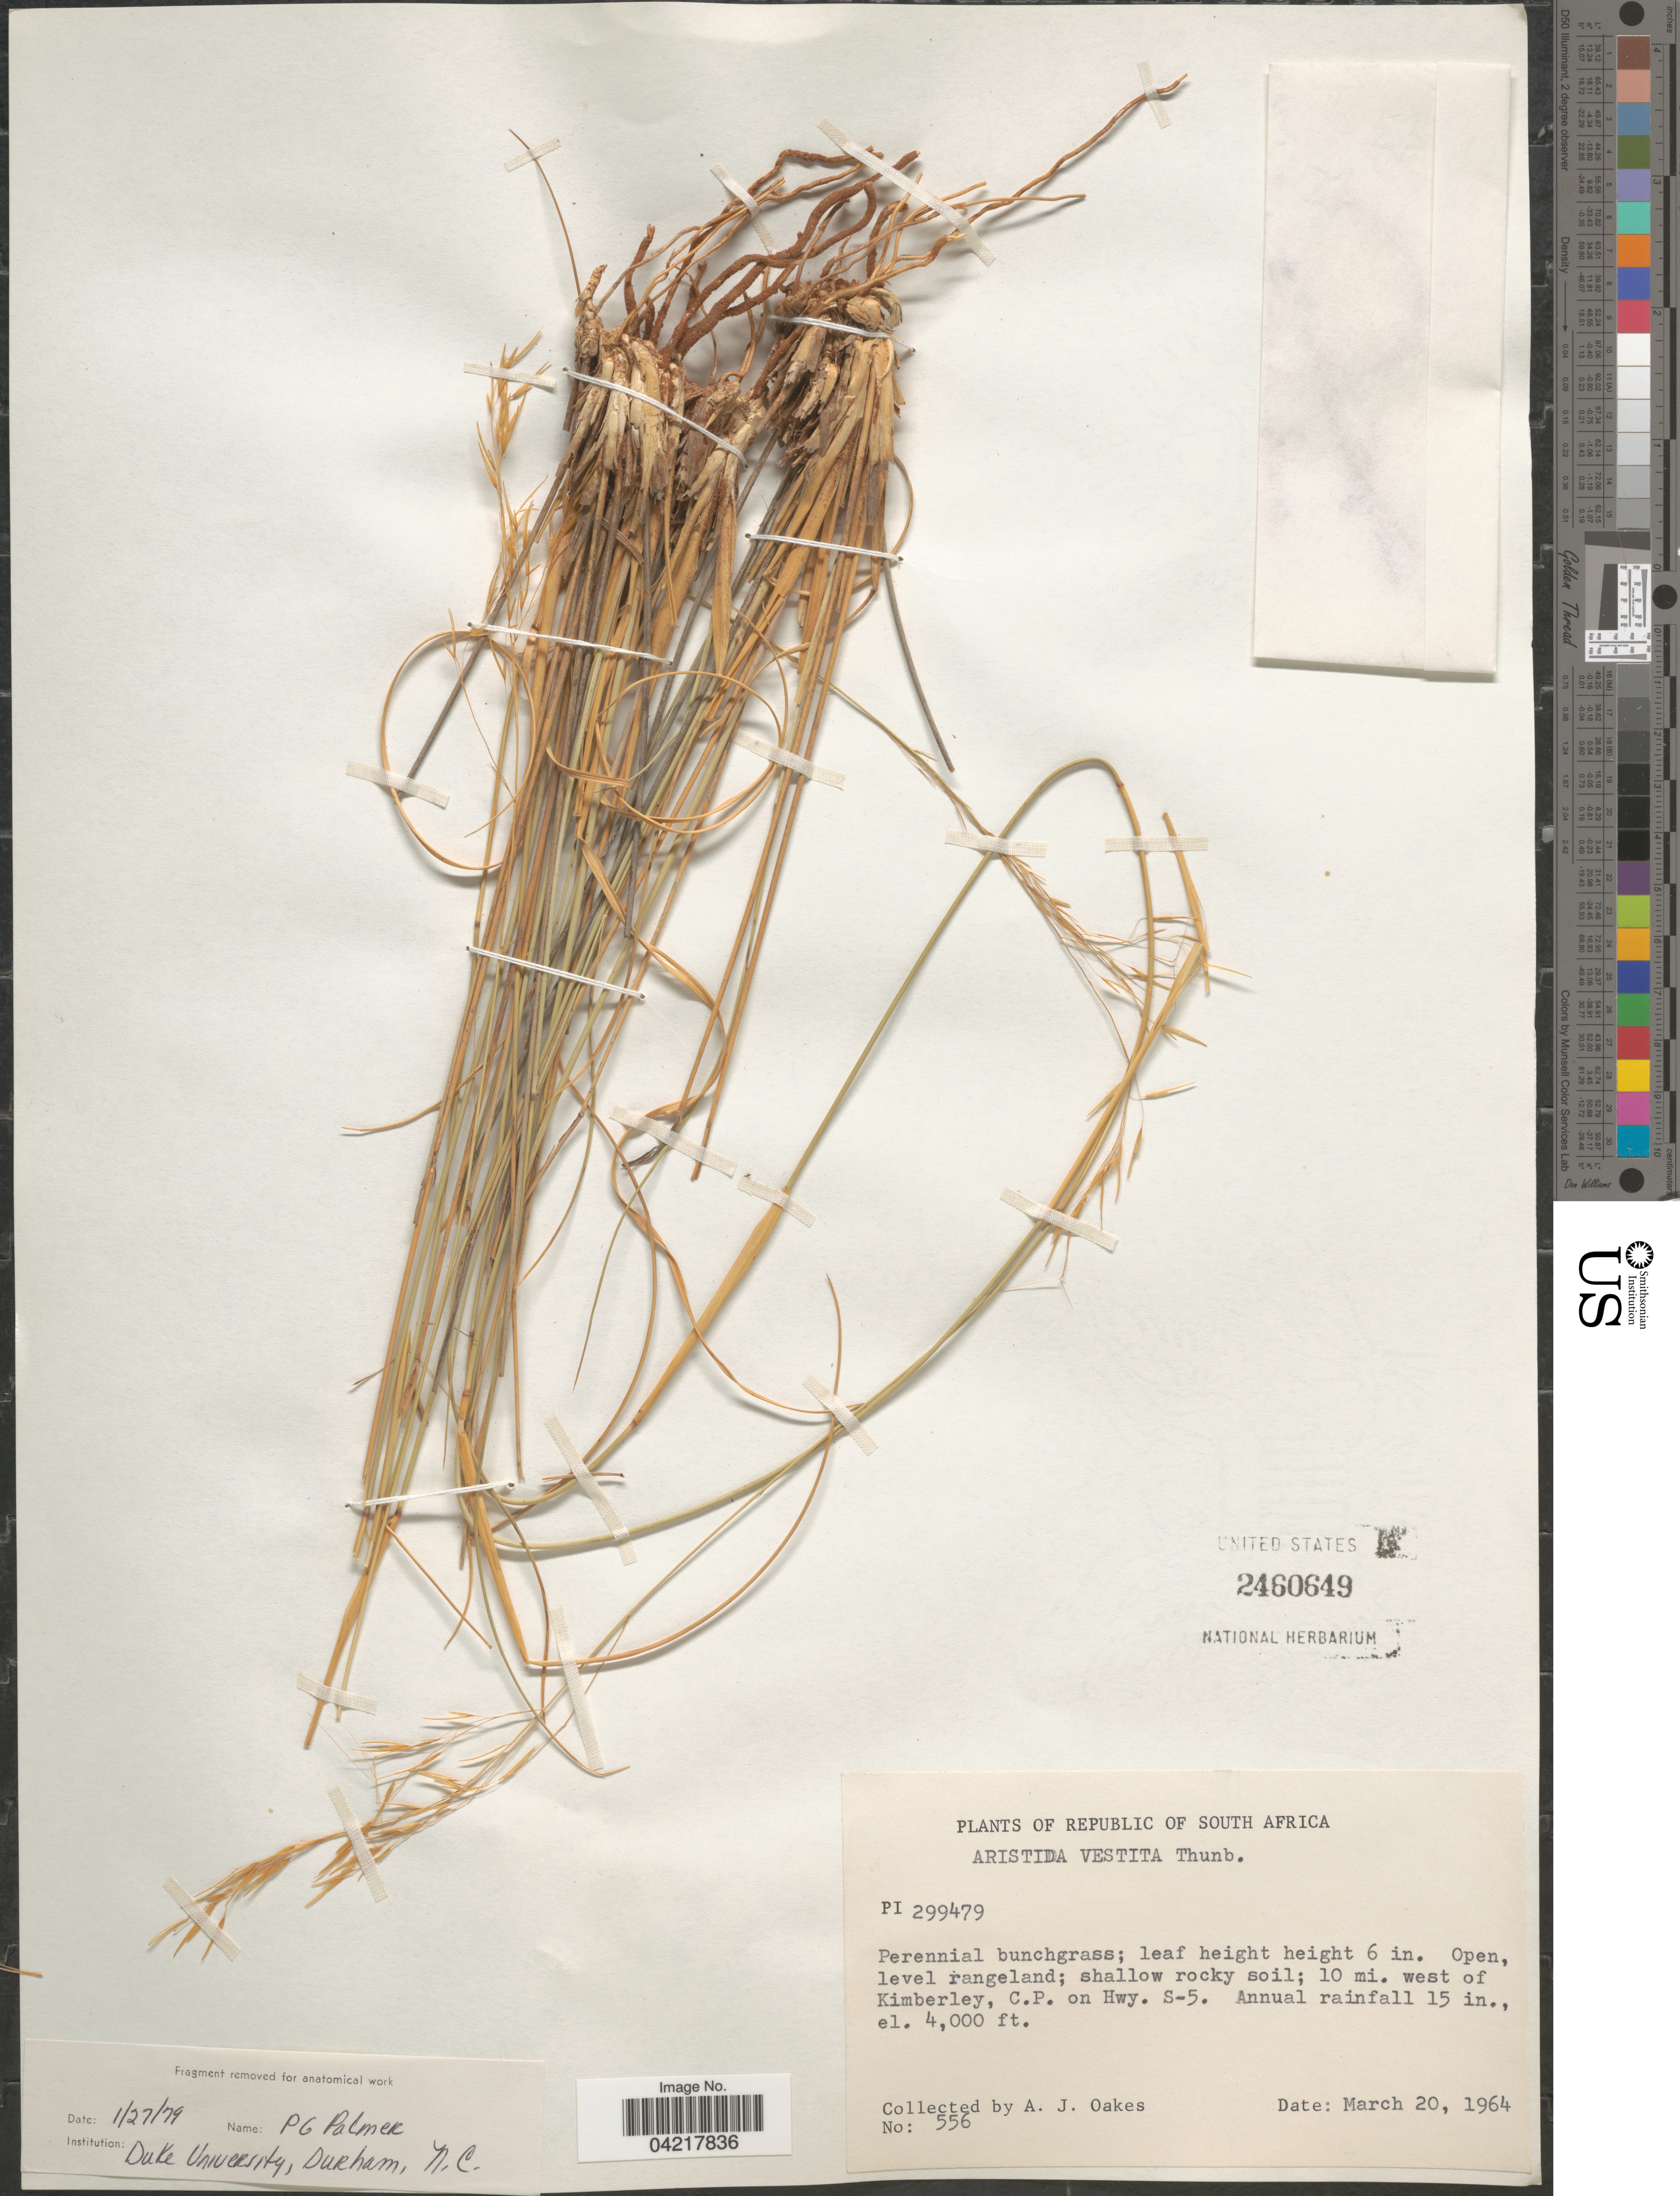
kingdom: Plantae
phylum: Tracheophyta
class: Liliopsida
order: Poales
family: Poaceae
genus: Aristida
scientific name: Aristida vestita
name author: Thunb.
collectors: A. Oakes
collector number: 556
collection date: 1964-03-20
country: South Africa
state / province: Northern Cape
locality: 10 mi. west of Kimberley, C.P. on Hwy. S-5.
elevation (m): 1219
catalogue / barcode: US 2460649